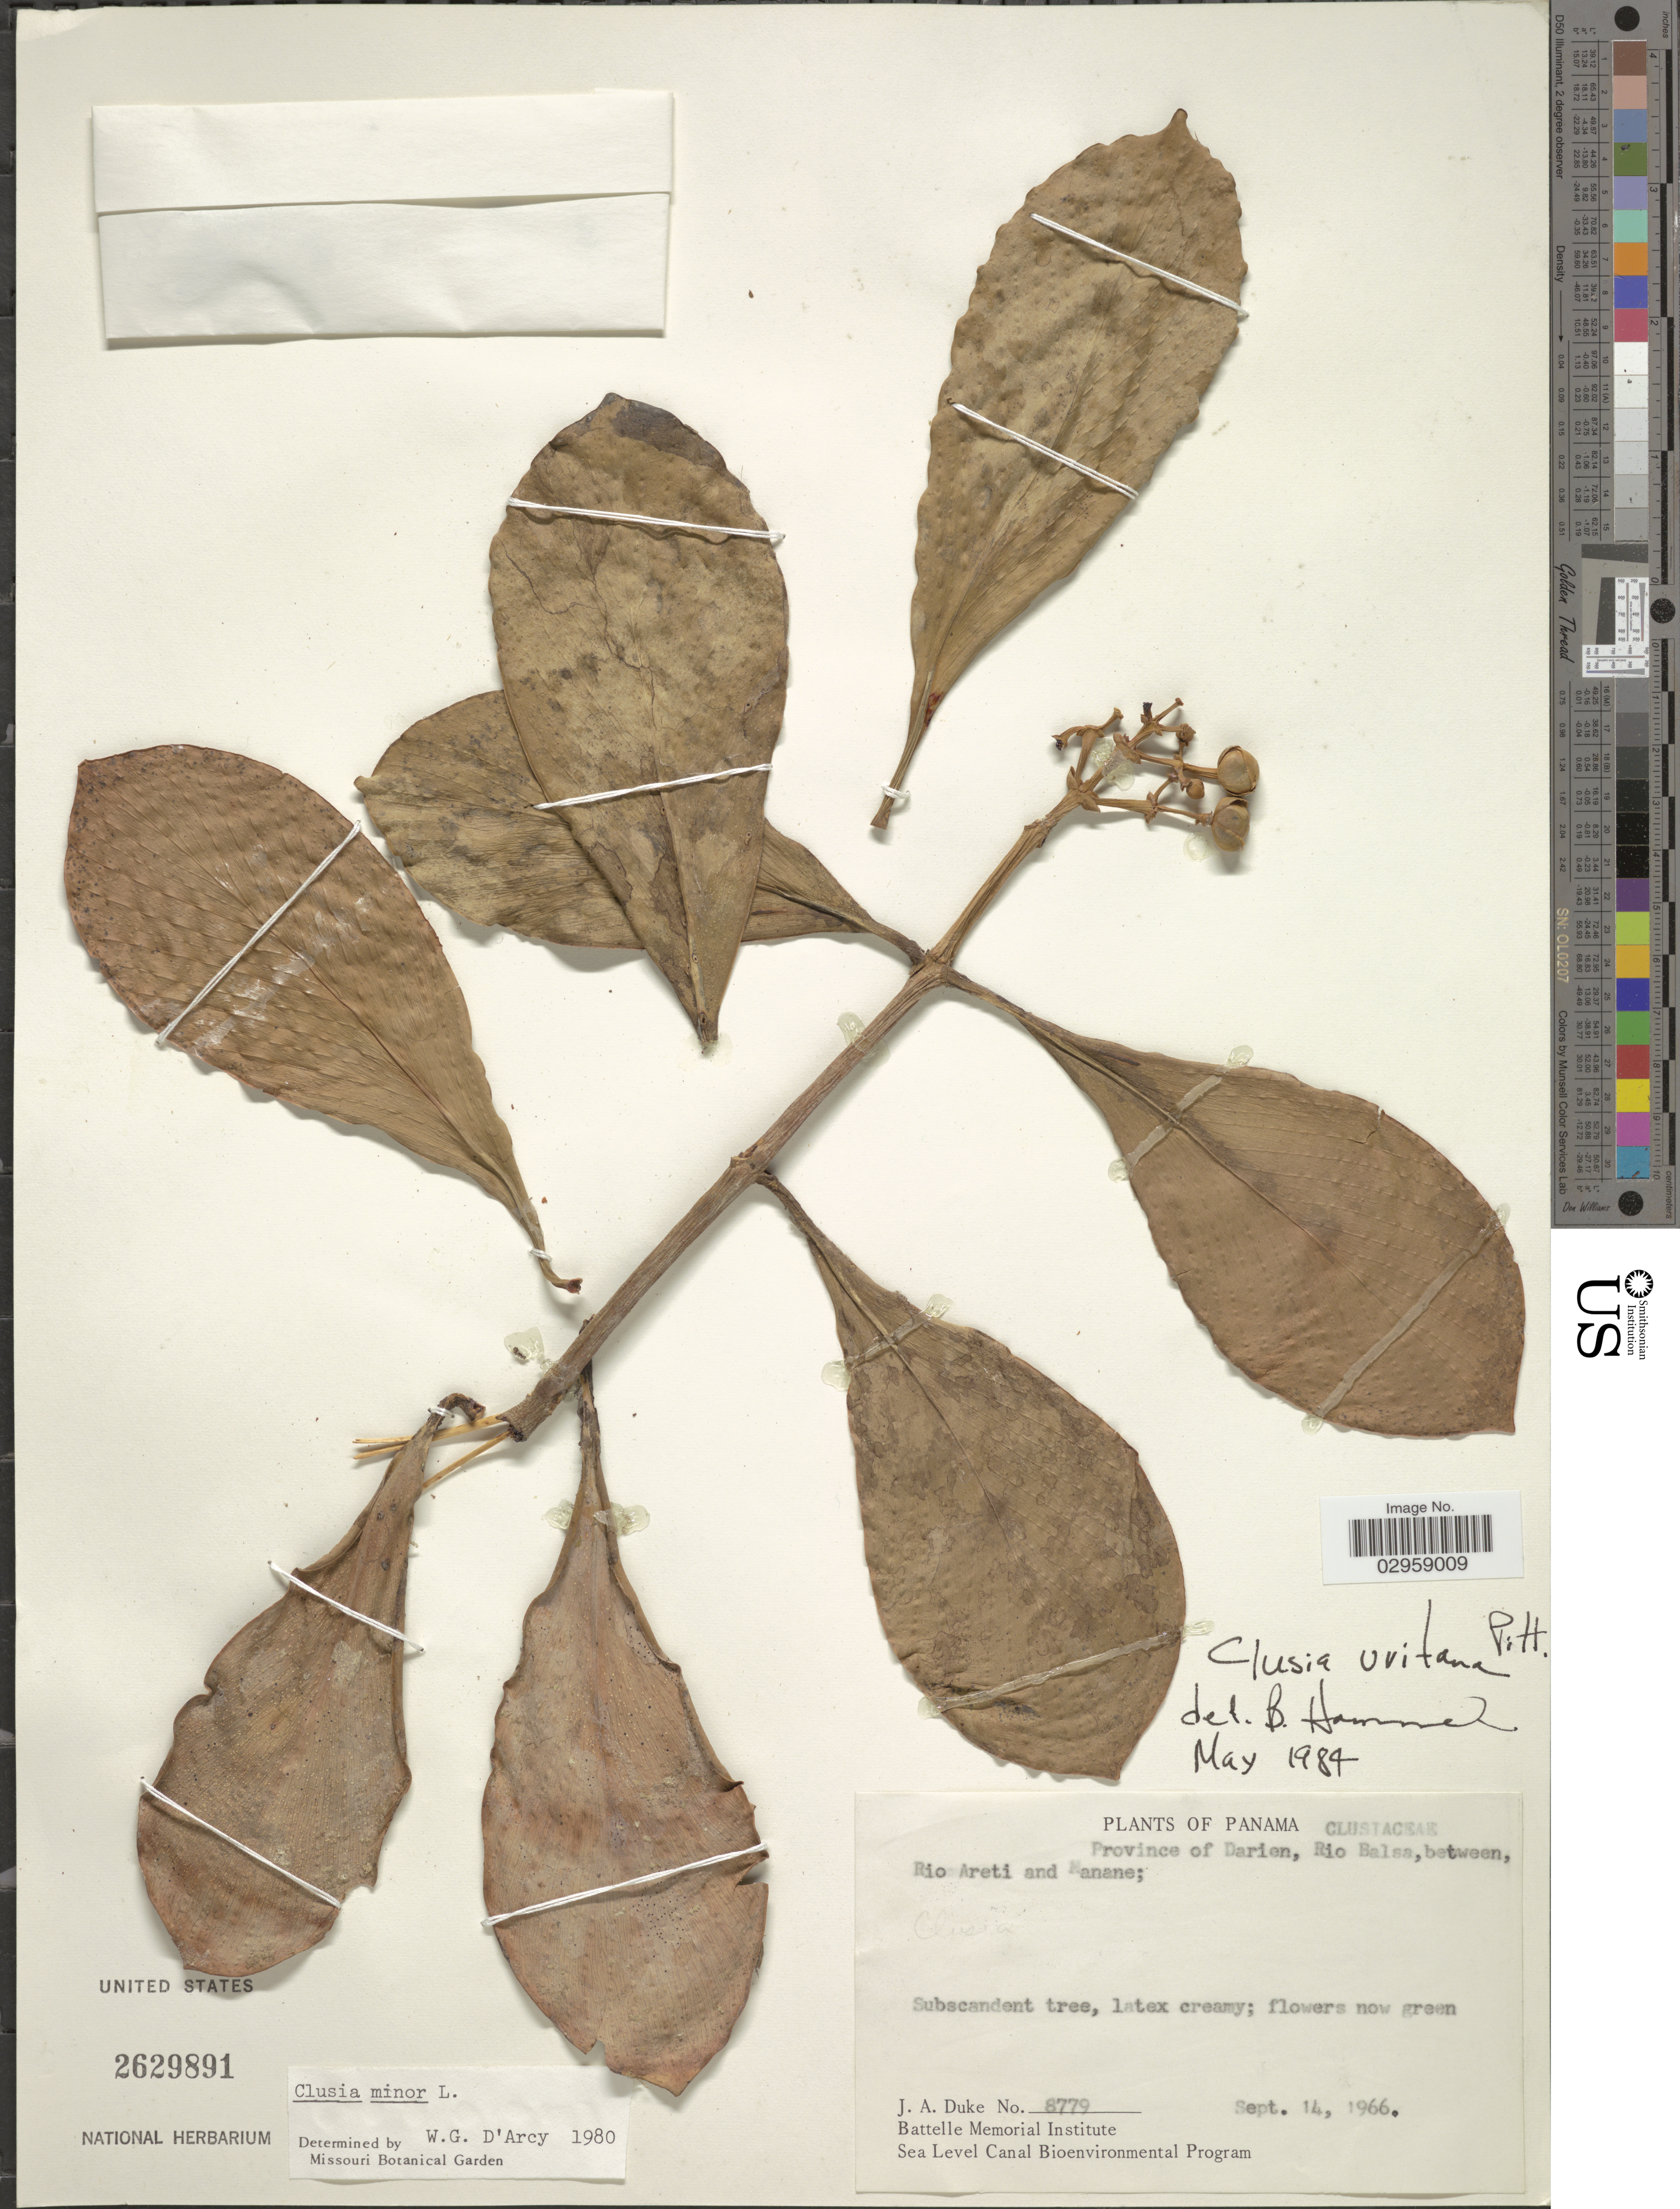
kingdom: Plantae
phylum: Tracheophyta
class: Magnoliopsida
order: Malpighiales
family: Clusiaceae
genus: Clusia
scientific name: Clusia uvitana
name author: Pittier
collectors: J. A. Duke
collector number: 8779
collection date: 1966-09-14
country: Panama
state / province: Darién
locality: Rio Balsa, between Rio Areti and Manane.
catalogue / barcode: US 2629891